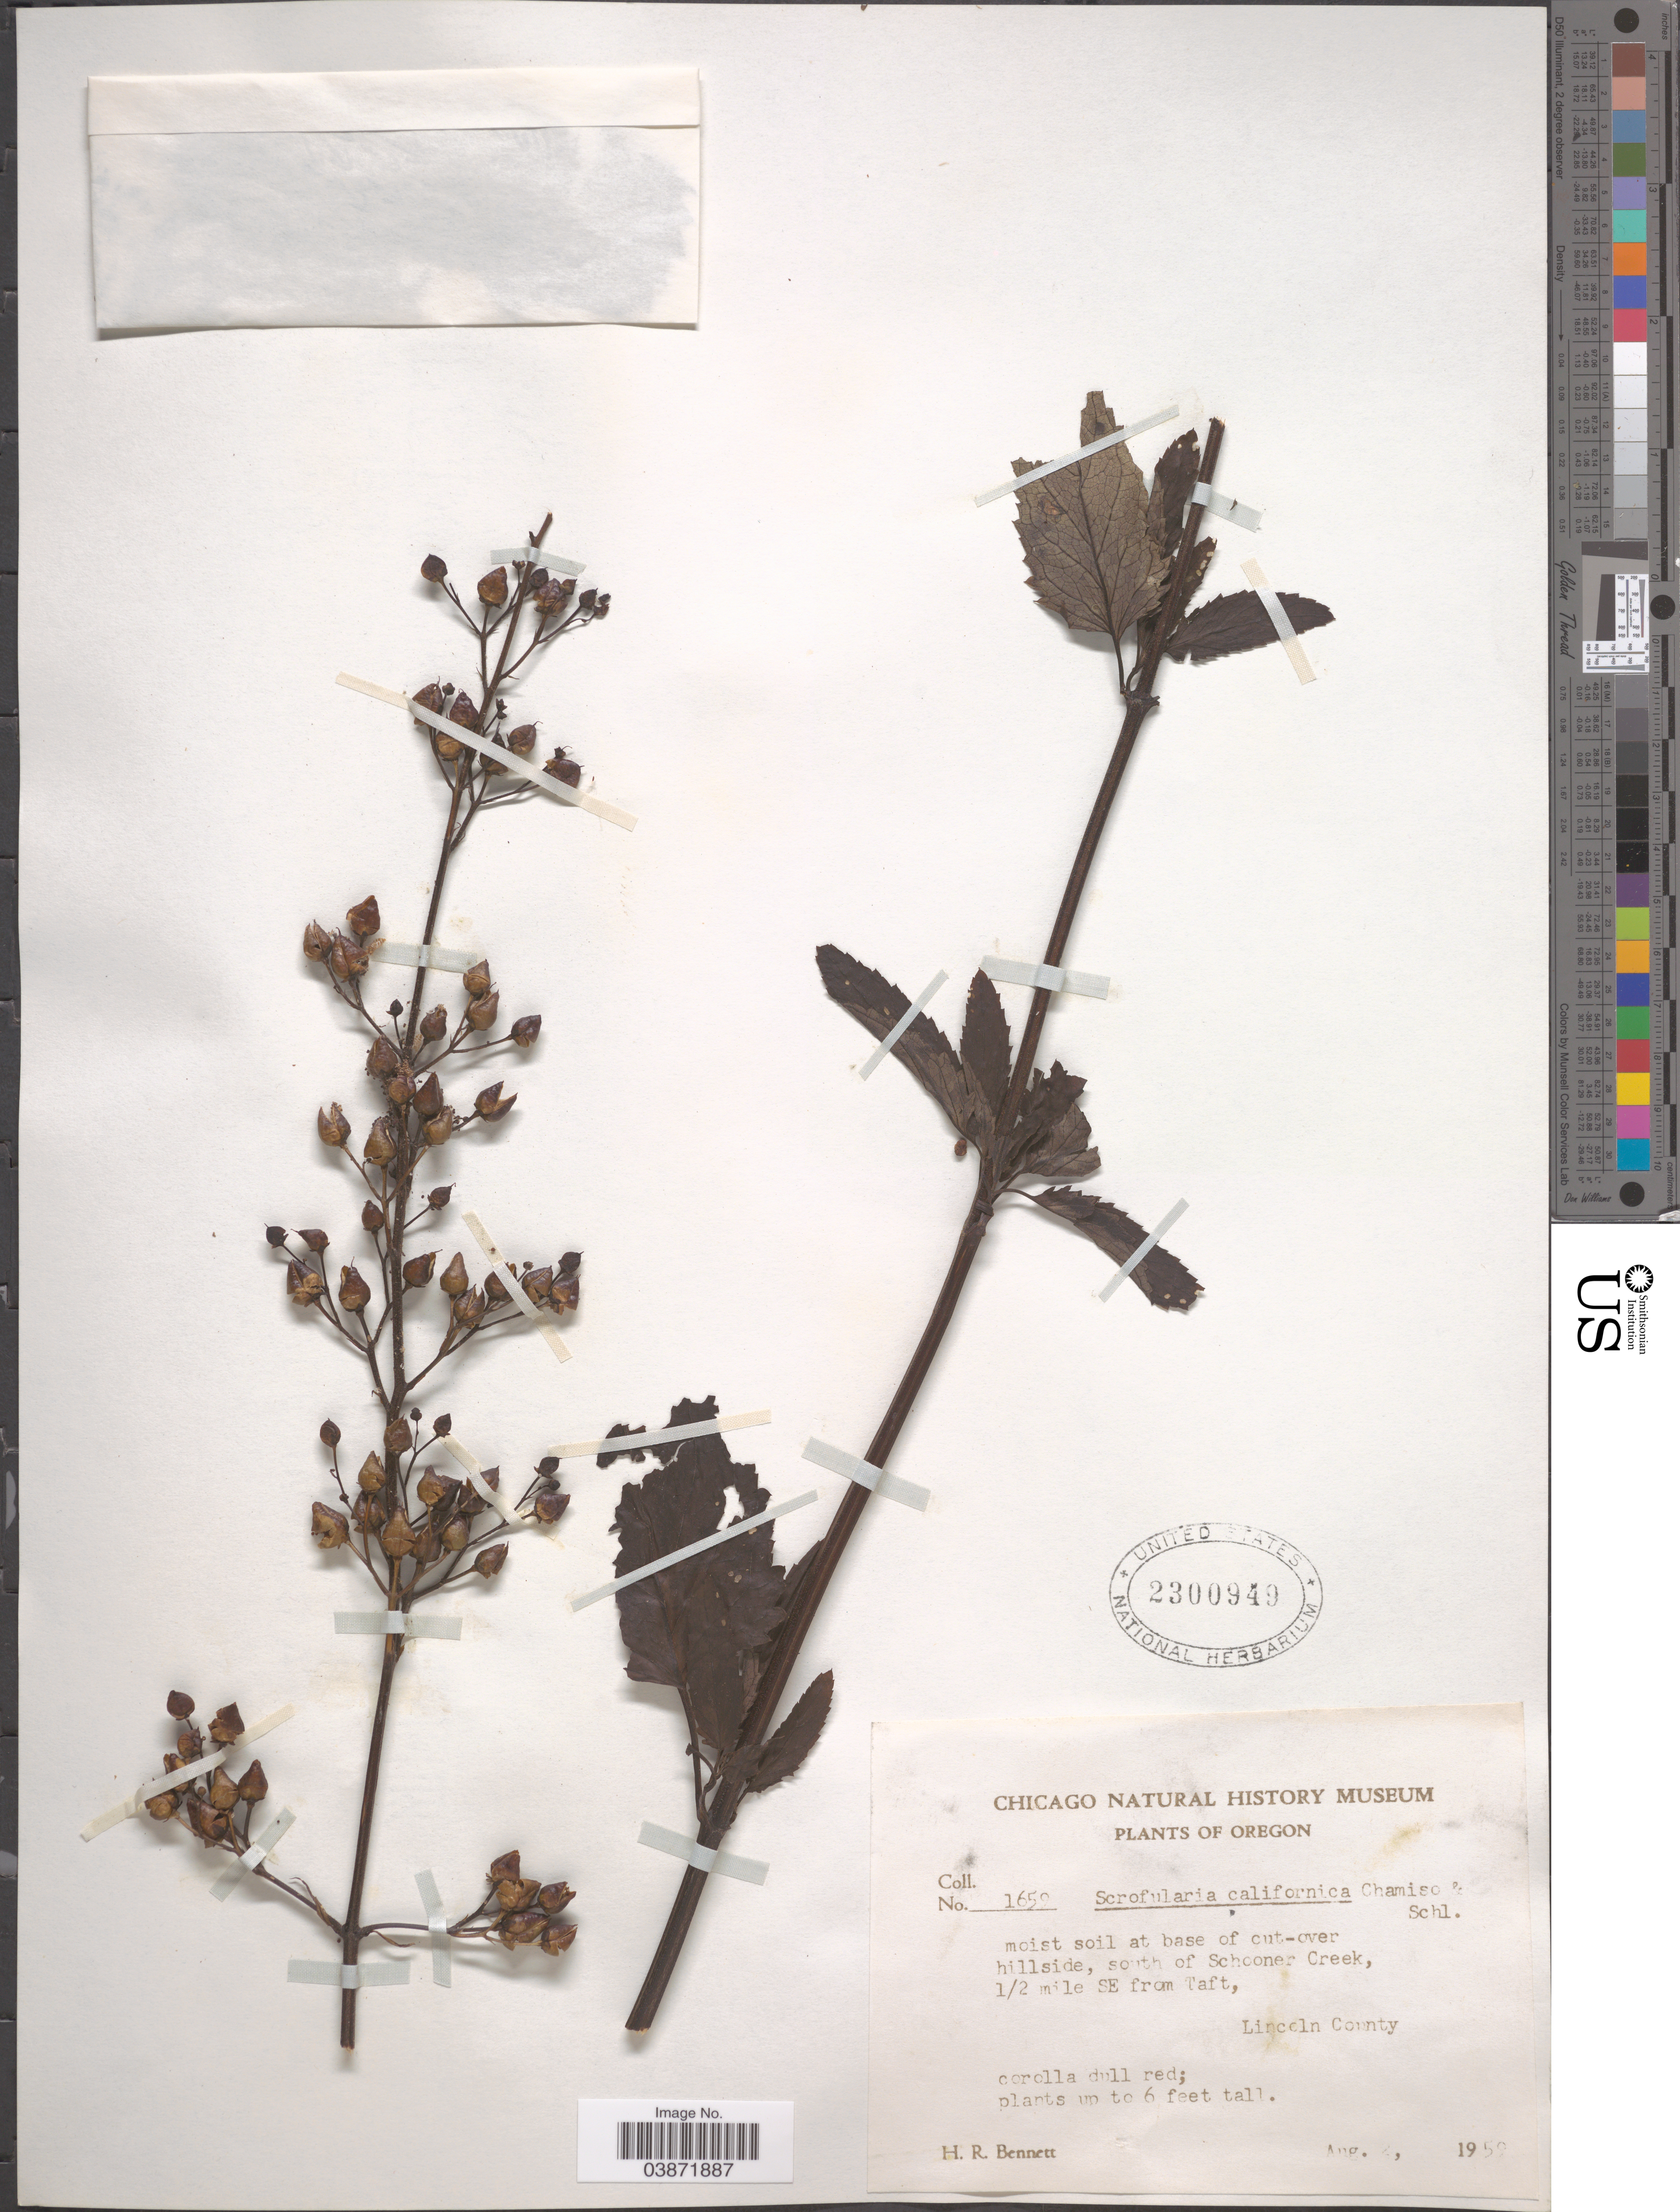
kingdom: Plantae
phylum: Tracheophyta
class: Magnoliopsida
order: Lamiales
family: Scrophulariaceae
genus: Scrophularia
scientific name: Scrophularia californica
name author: Cham. & Schltdl.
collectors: H. R. Bennett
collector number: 1659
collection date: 1959-08-02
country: United States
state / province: Oregon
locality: South of Schooner Creek, 1/2 mile SE from Taft, Lincoln County.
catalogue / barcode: US 2300949